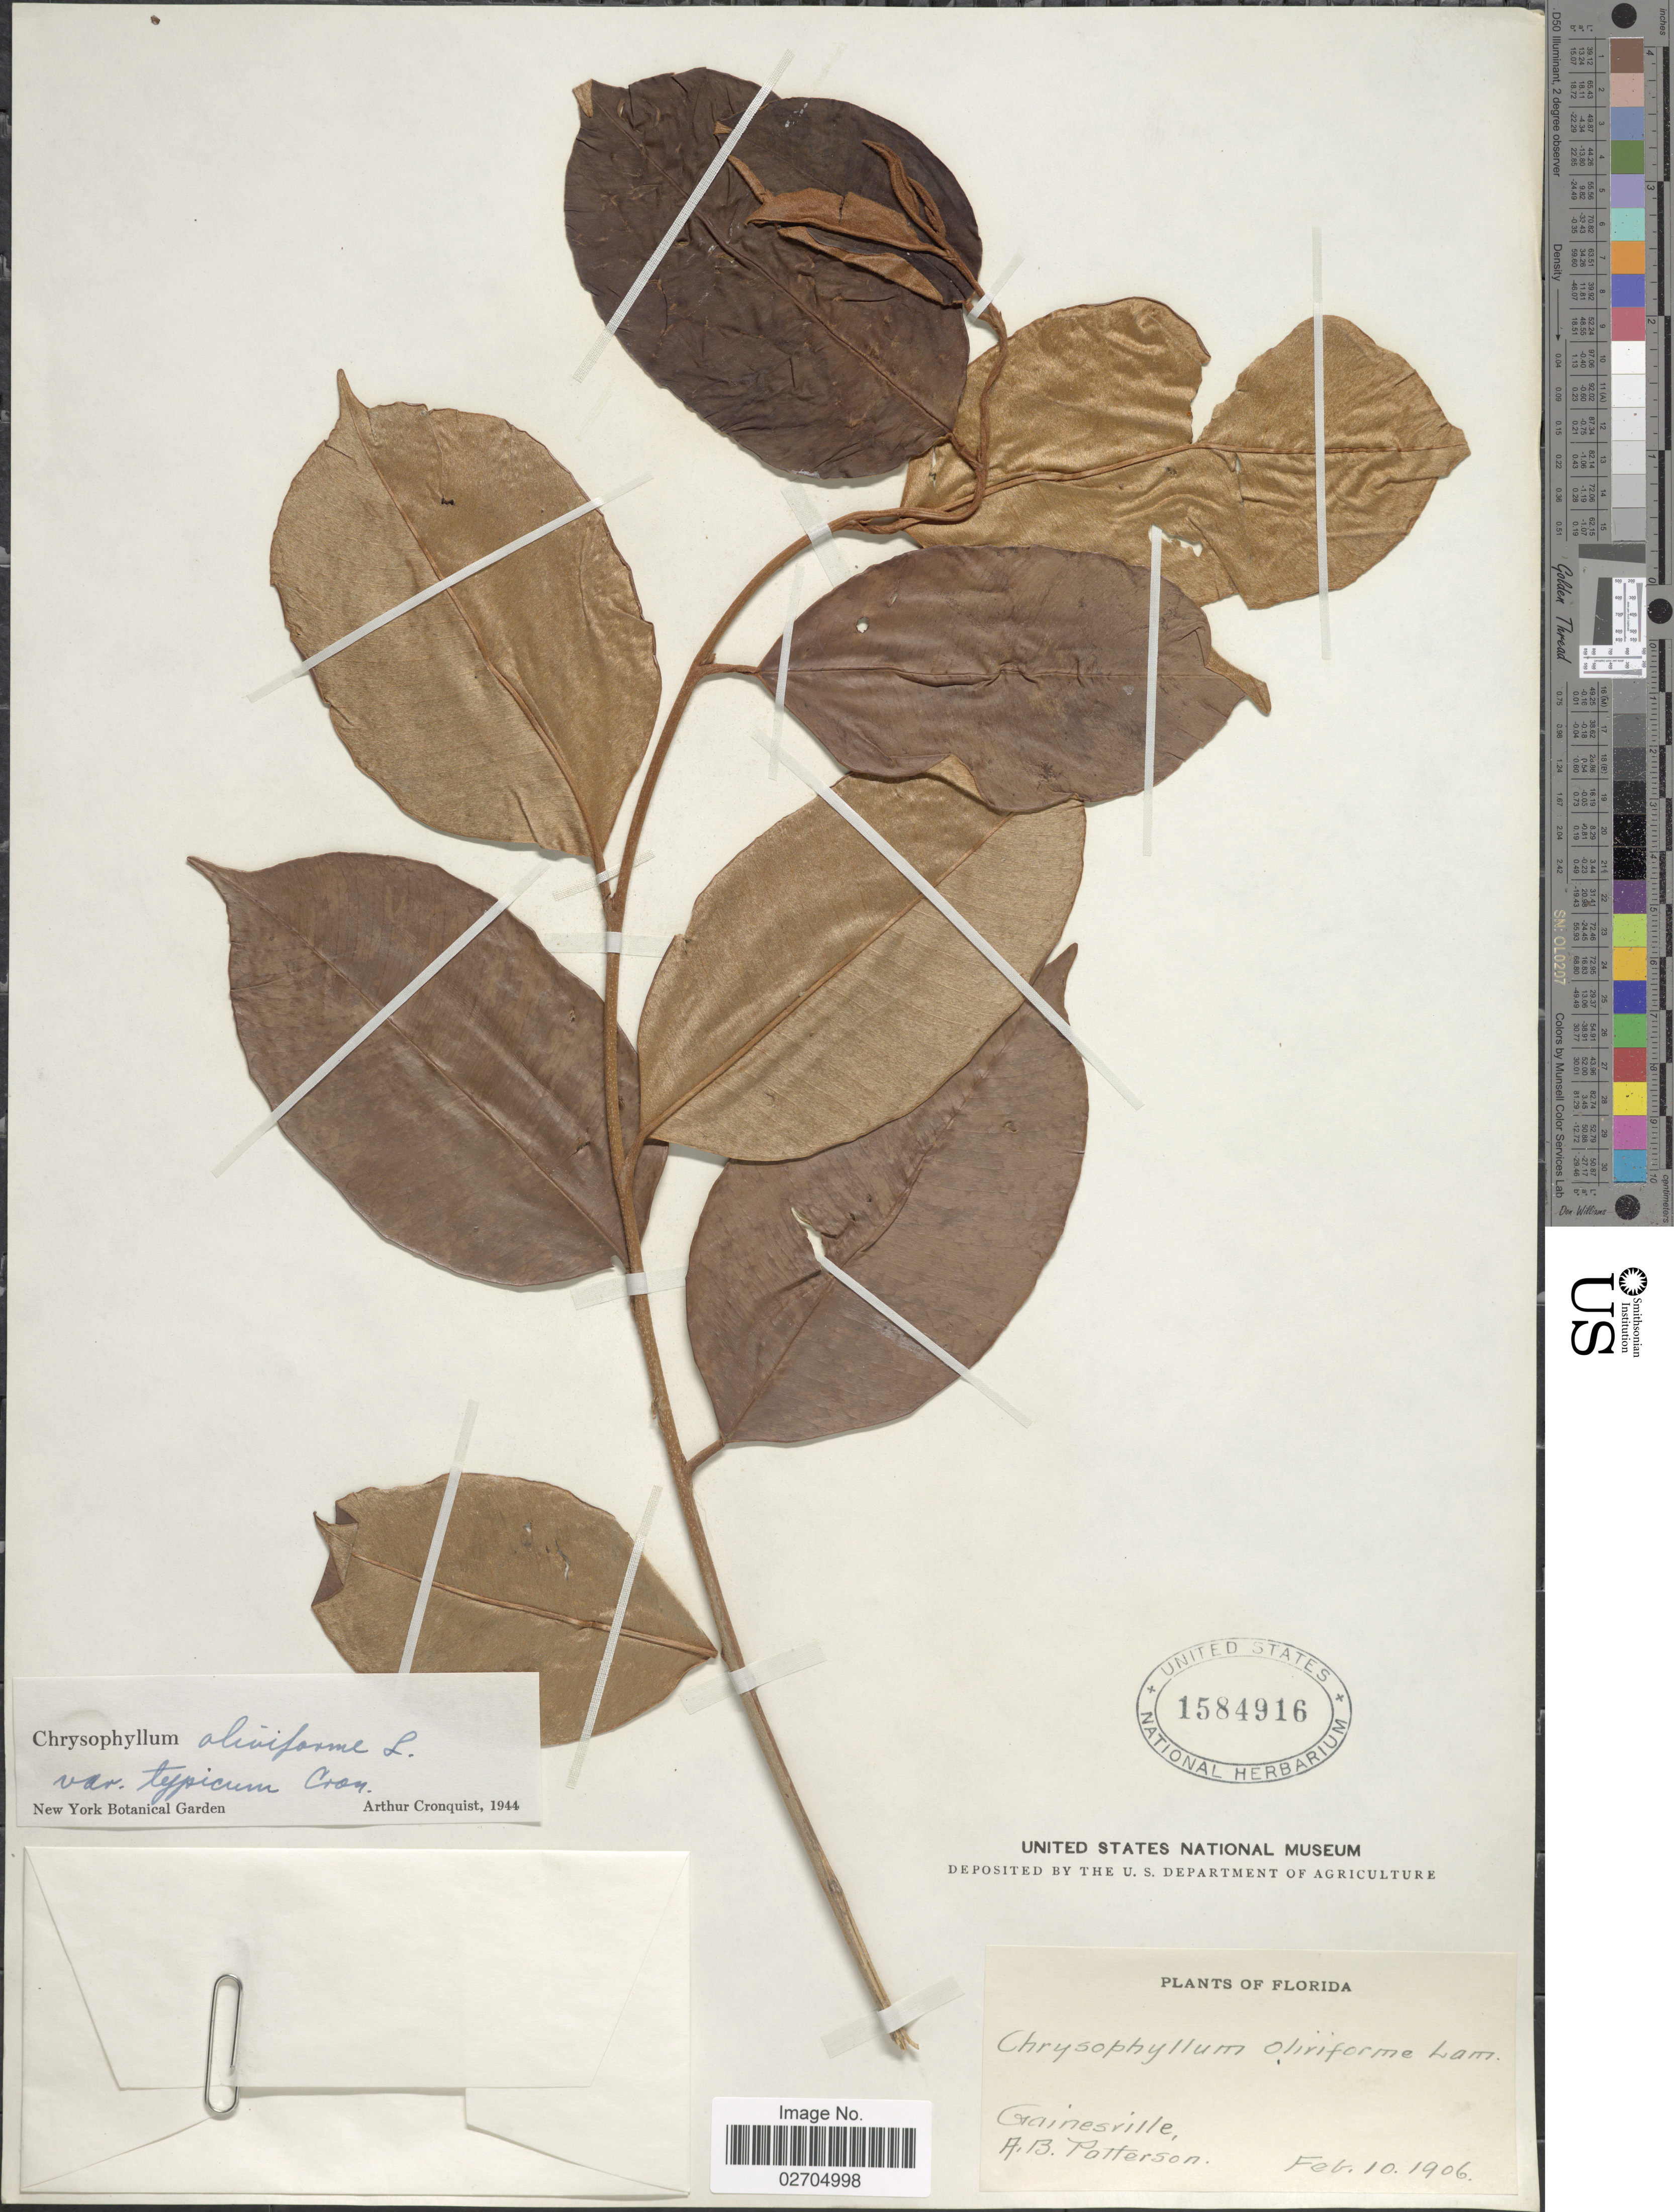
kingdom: Plantae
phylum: Tracheophyta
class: Magnoliopsida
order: Ericales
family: Sapotaceae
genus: Chrysophyllum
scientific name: Chrysophyllum oliviforme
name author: L.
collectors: A. Patterson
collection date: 1906-02-10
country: United States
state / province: Florida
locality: Gainesville.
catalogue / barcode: US 1584916